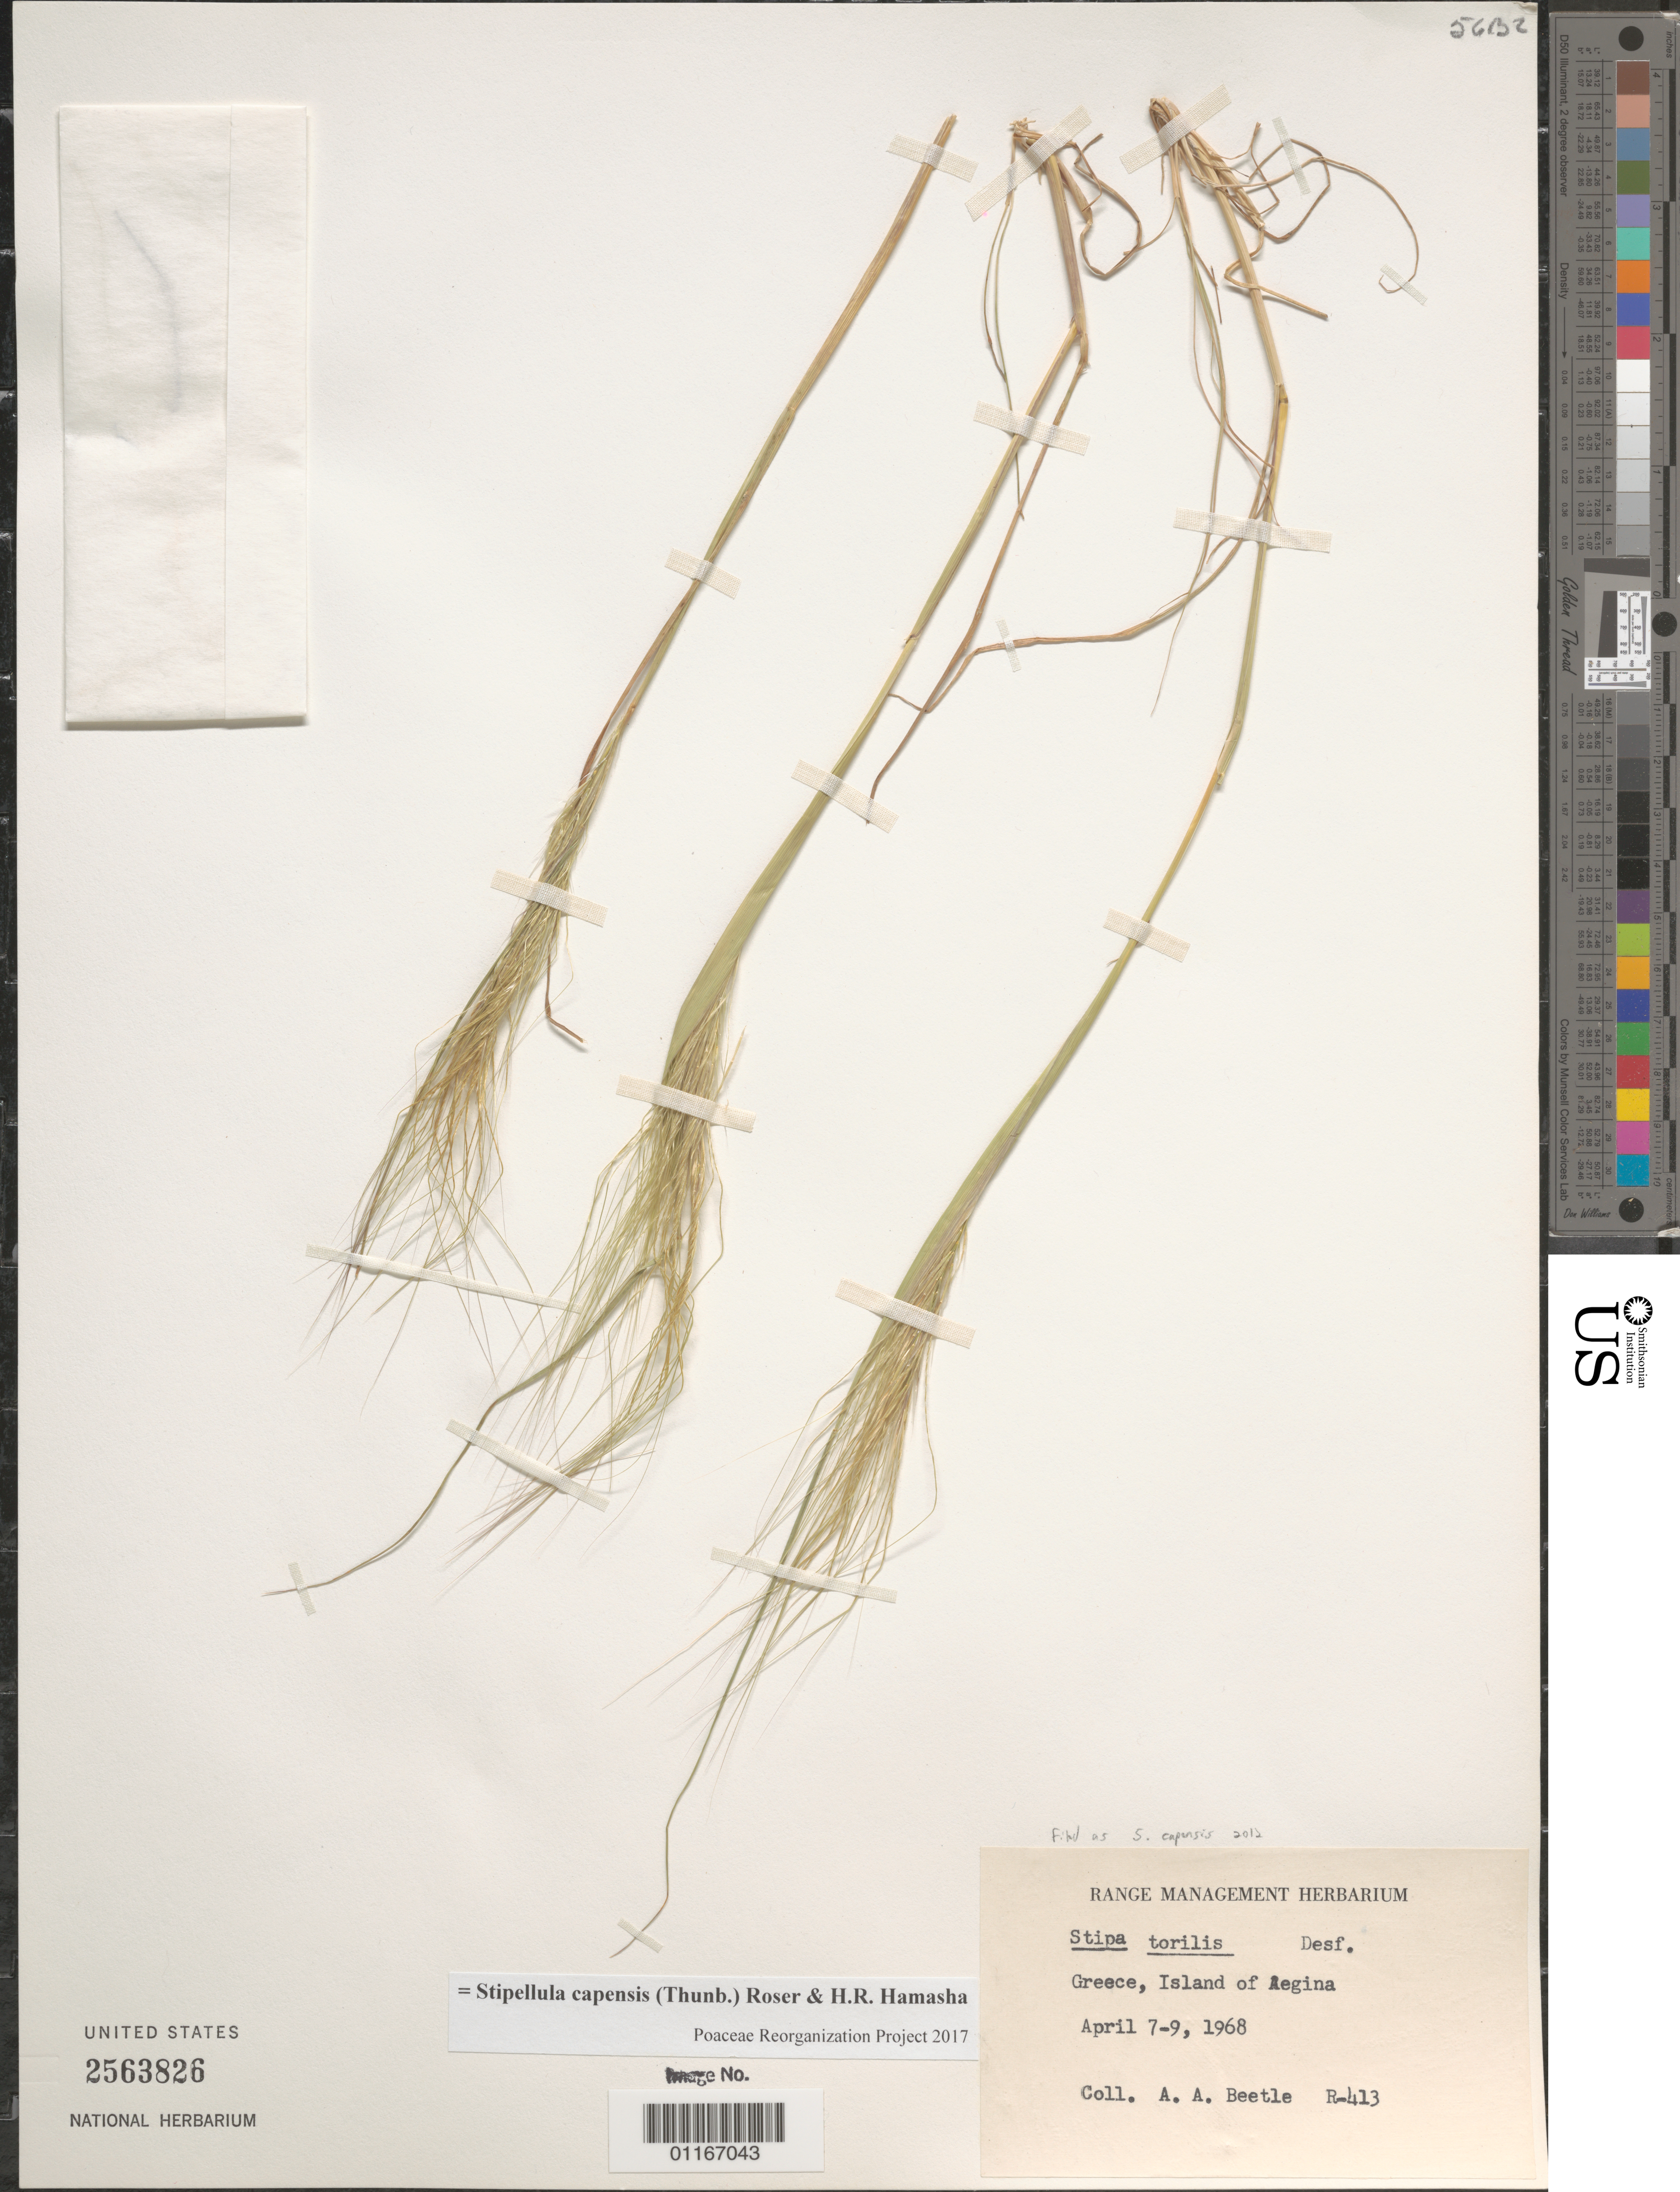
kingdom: Plantae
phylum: Tracheophyta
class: Liliopsida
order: Poales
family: Poaceae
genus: Stipellula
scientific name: Stipellula capensis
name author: (Thunb.) Röser & H. R. Hamasha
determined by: Poaceae Reorganization Project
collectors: A. A. Beetle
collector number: R-413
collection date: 1968-04-07/1968-04-09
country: Greece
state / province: Attica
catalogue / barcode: US 2563826